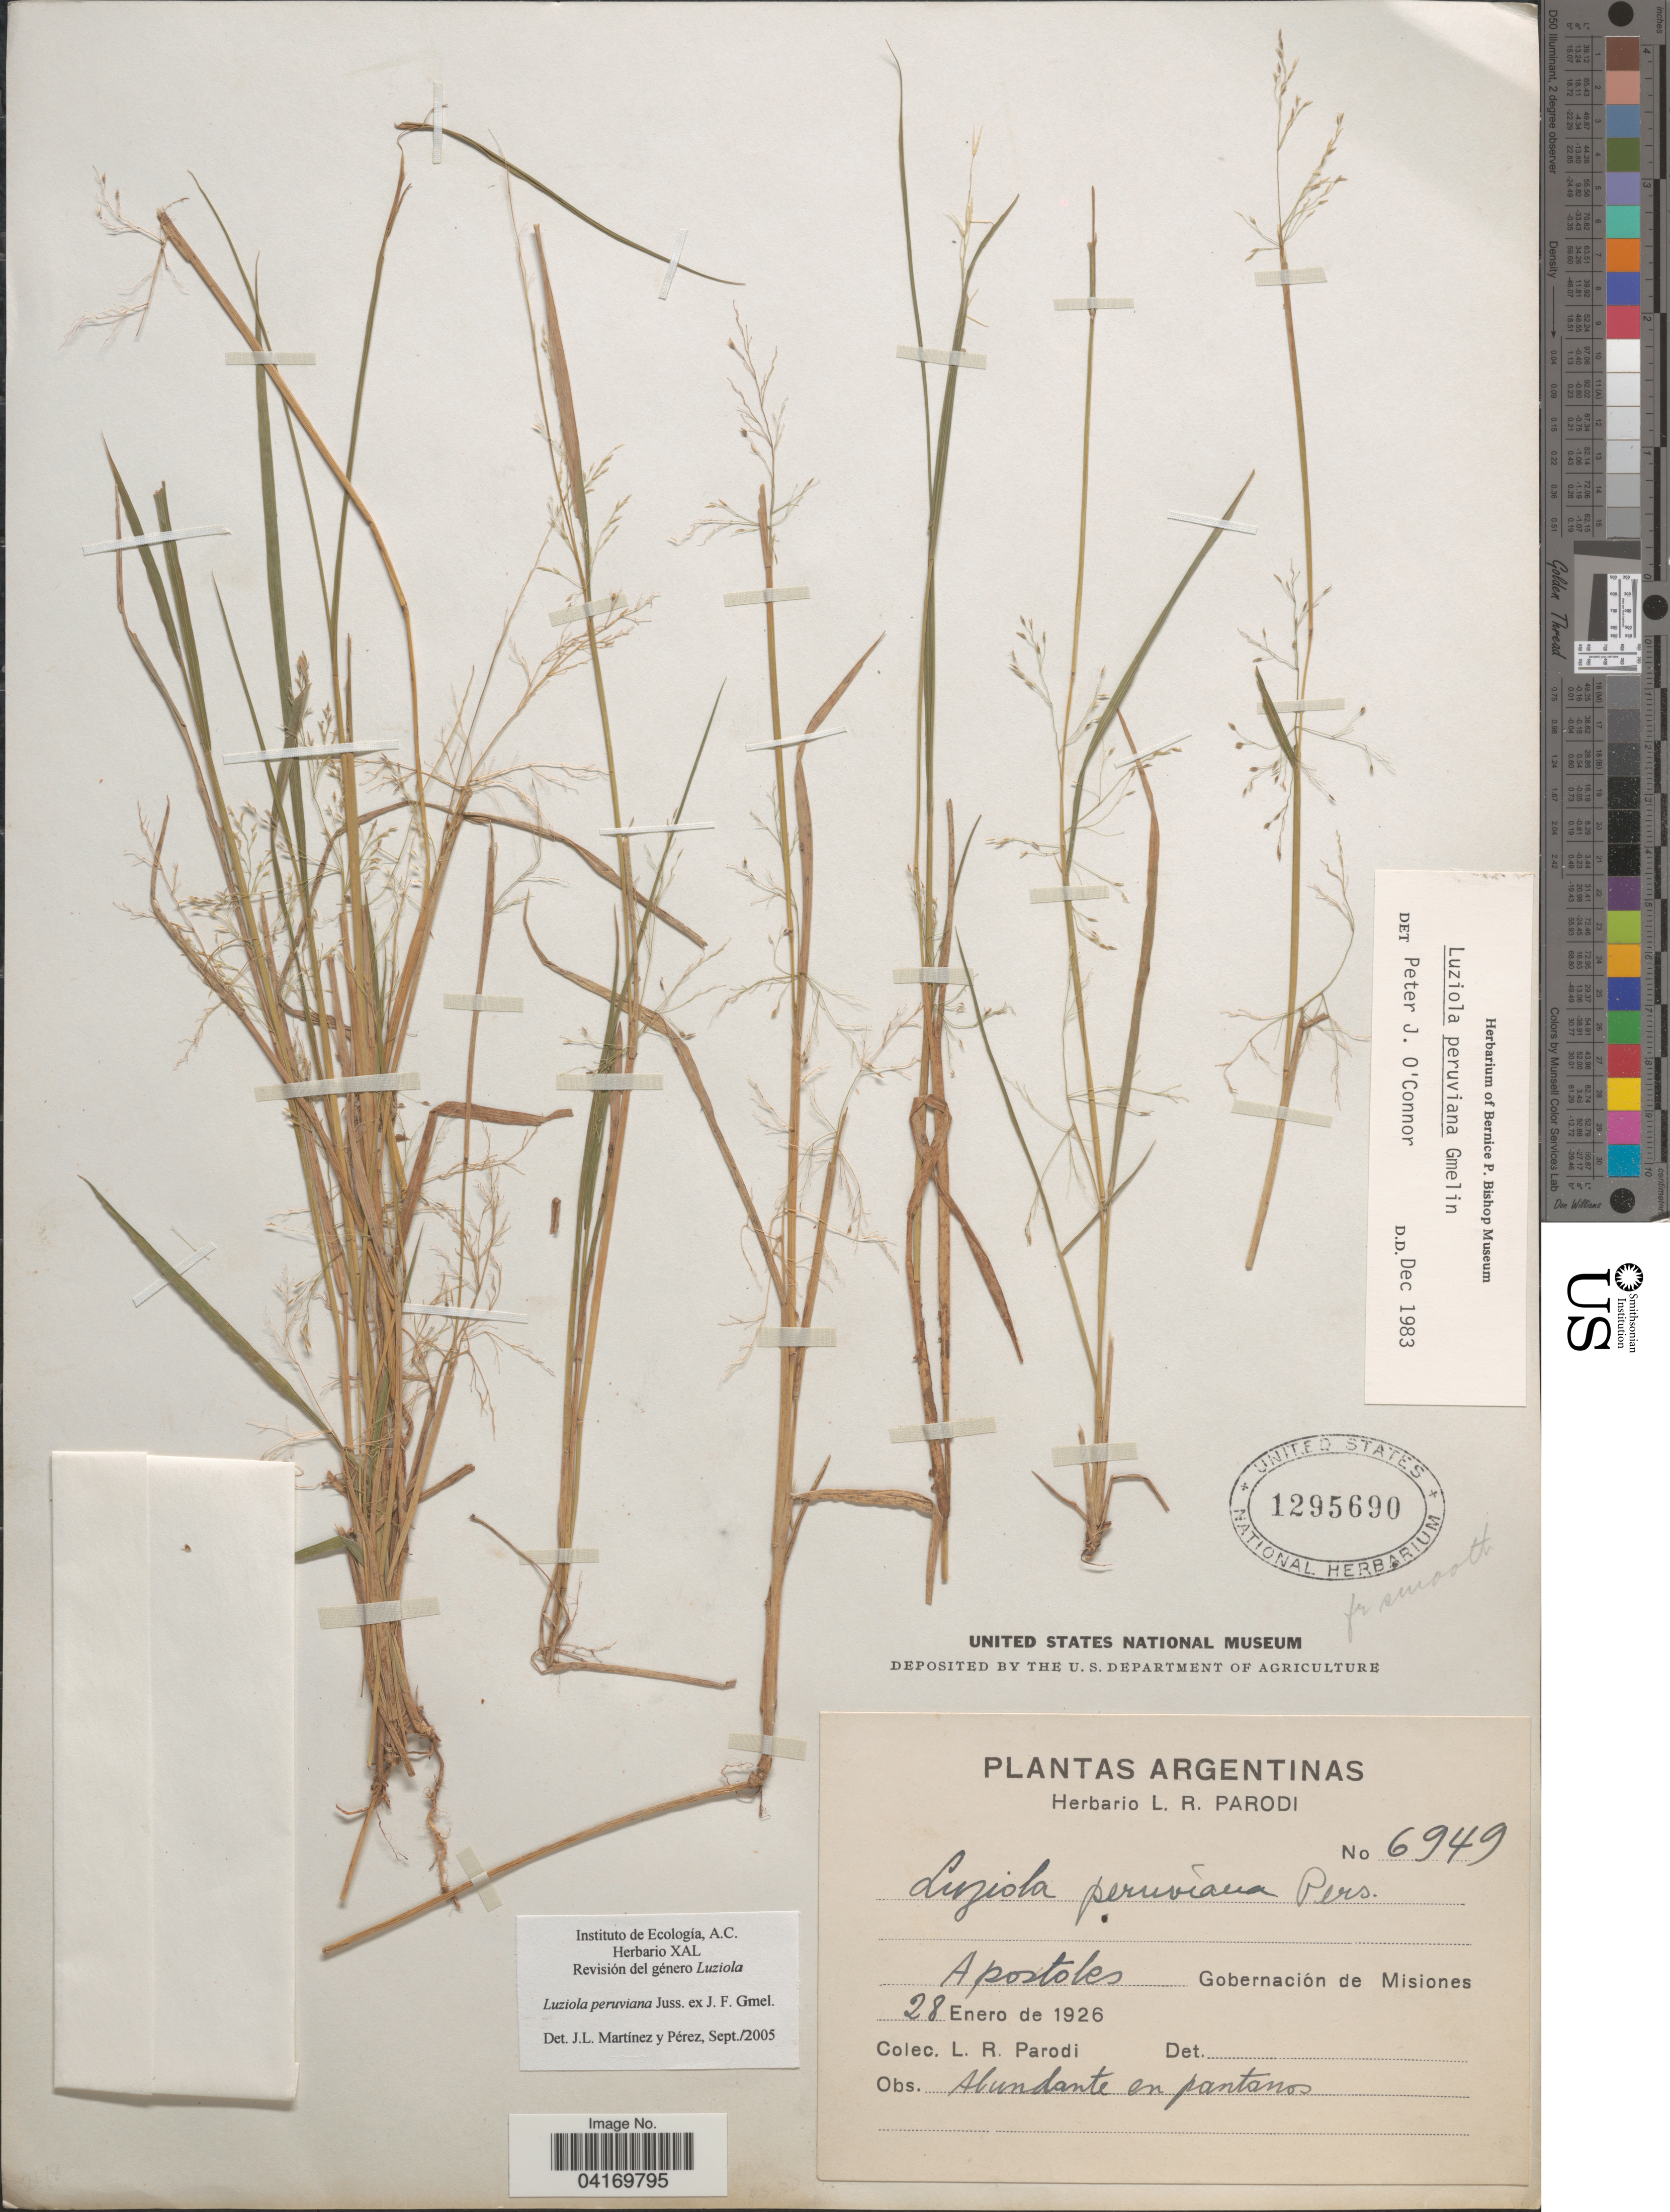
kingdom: Plantae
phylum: Tracheophyta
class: Liliopsida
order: Poales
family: Poaceae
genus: Luziola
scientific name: Luziola peruviana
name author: Juss. ex J.F. Gmel.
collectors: L. R. Parodi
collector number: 6949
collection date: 1926-01-28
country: Argentina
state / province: Misiones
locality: Apostoles. Gobernación de Misiones.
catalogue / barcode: US 1295690